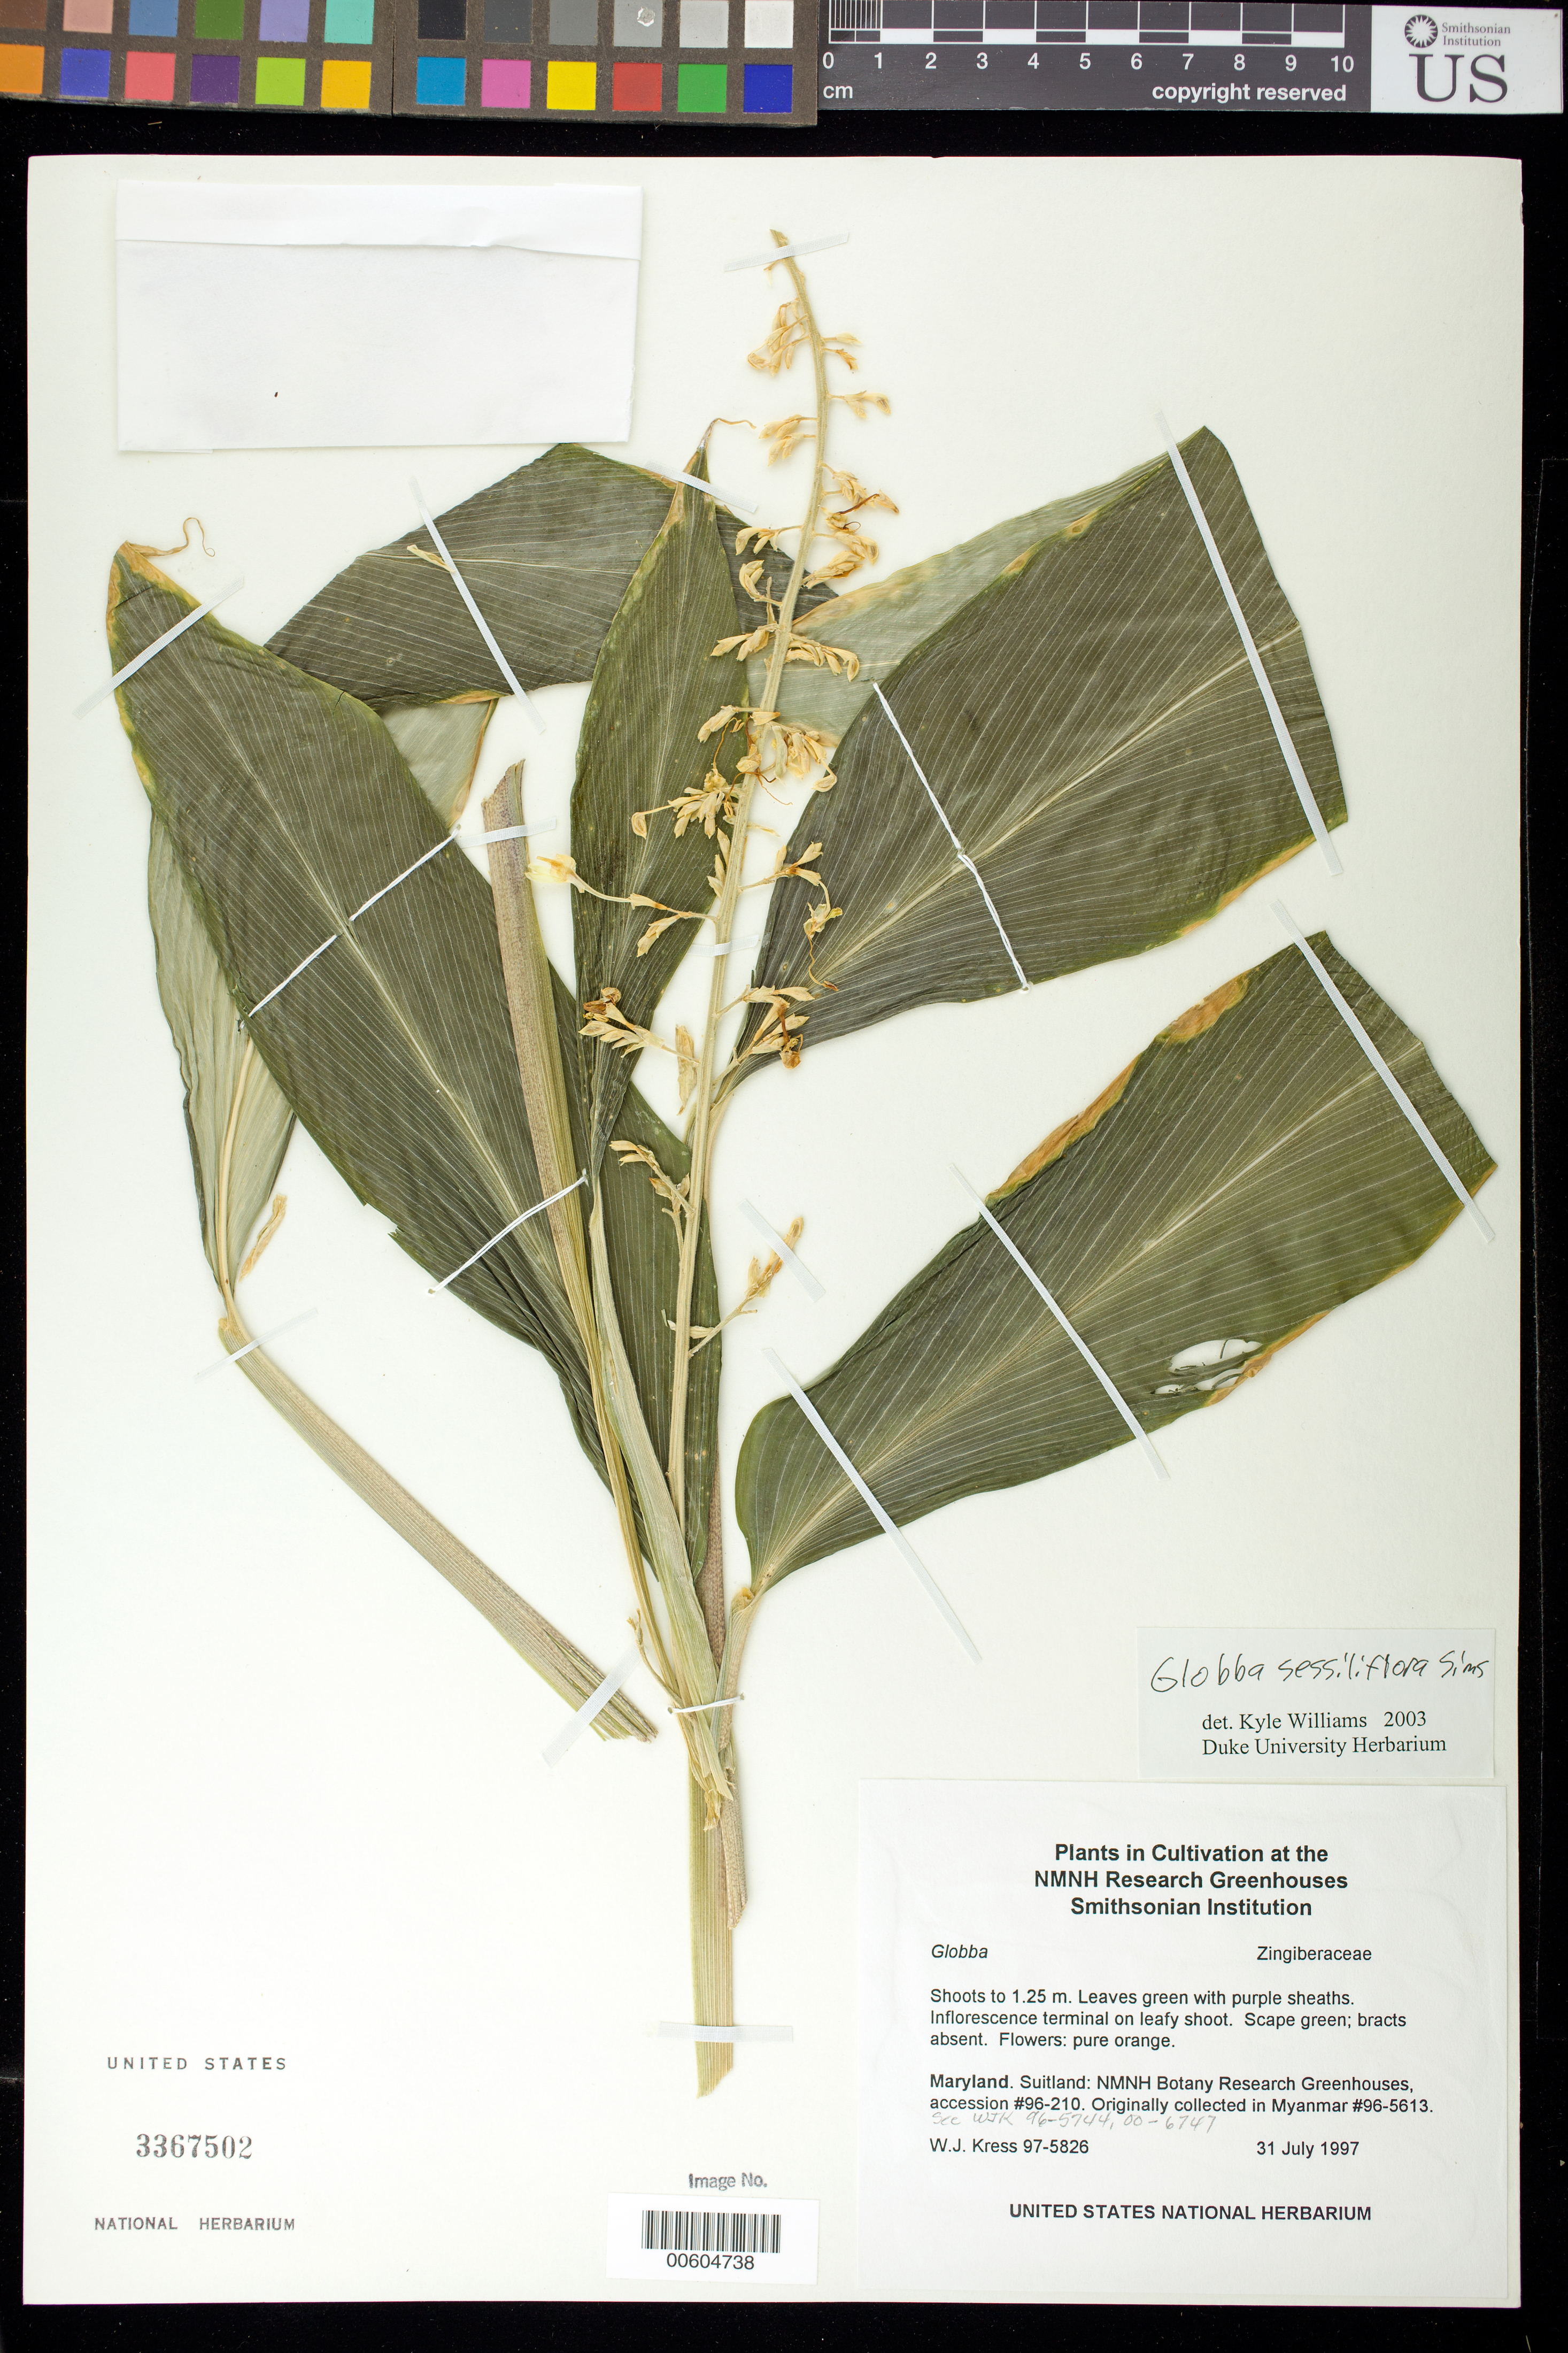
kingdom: Plantae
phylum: Tracheophyta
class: Liliopsida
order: Zingiberales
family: Zingiberaceae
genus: Globba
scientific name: Globba sessiliflora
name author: Sims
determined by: Williams, K. J.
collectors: W. J. Kress & M. Bordelon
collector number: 97-5826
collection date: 1997-07-31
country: United States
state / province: Maryland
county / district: Prince George's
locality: NMNH Botany Research Greenhouses. Suitland.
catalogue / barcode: US 3367502